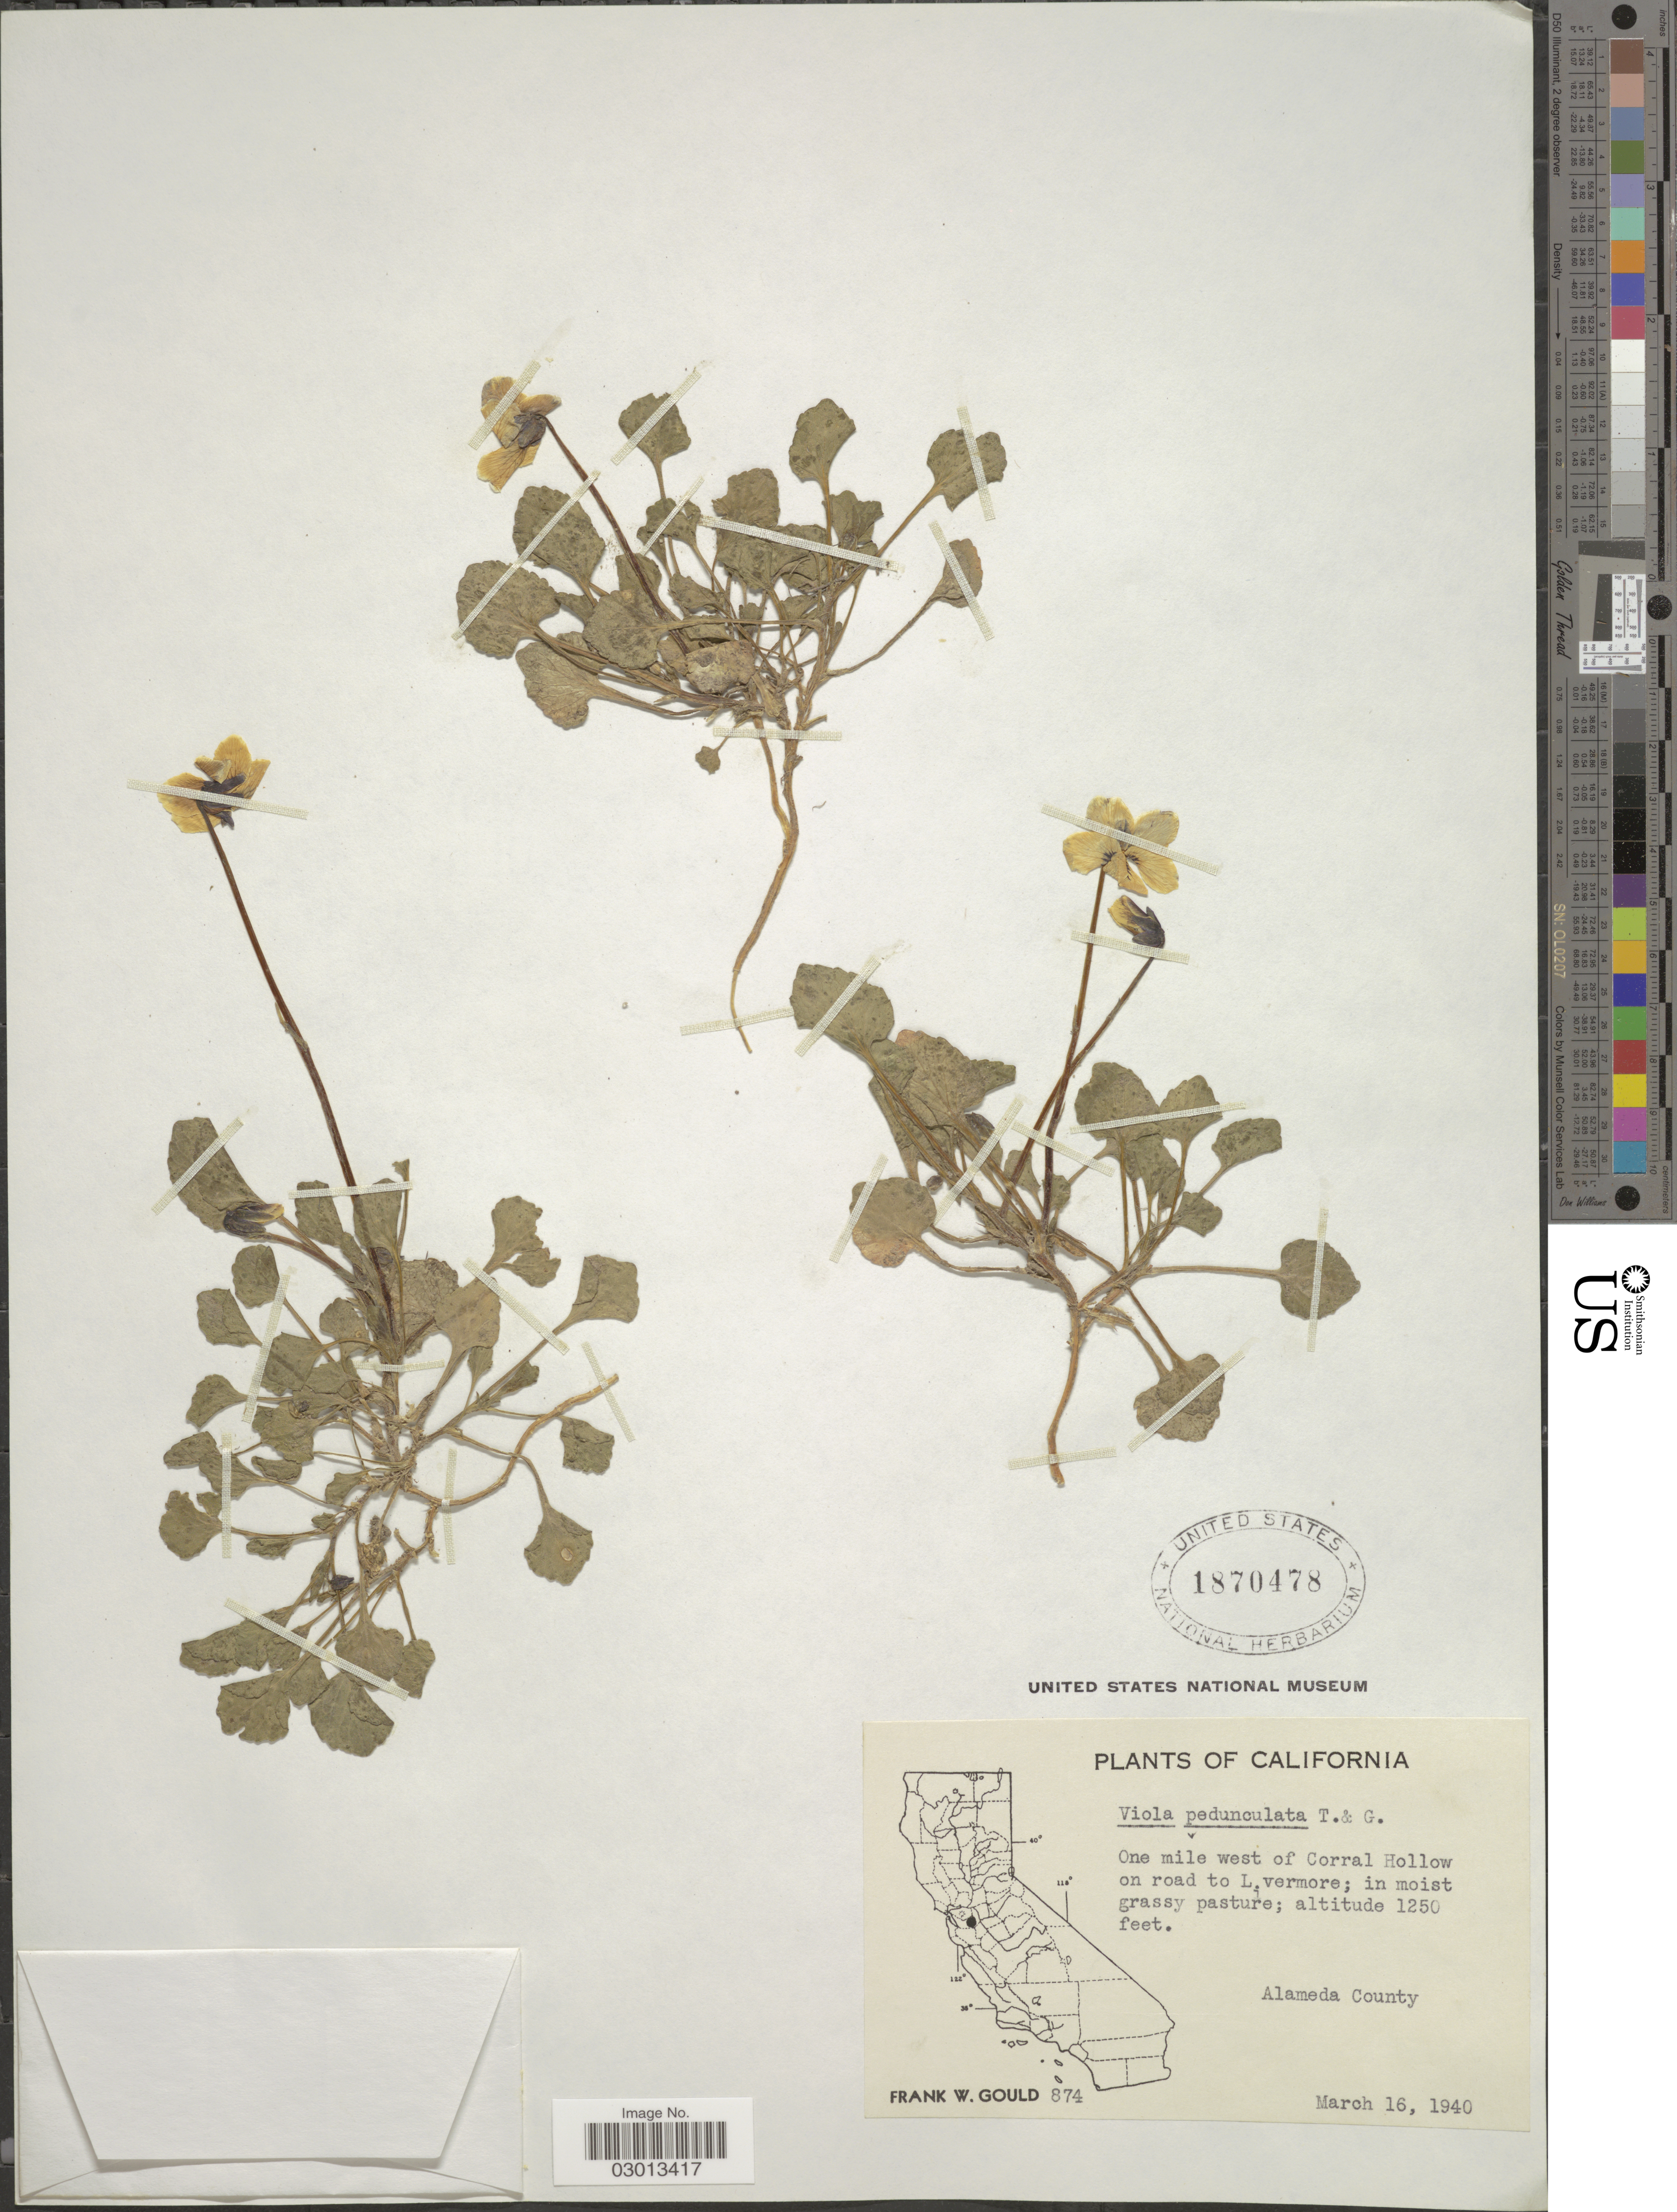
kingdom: Plantae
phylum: Tracheophyta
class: Magnoliopsida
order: Malpighiales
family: Violaceae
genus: Viola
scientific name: Viola pedunculata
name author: Torr. & A. Gray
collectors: F. W. Gould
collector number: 874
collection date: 1940-03-16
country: United States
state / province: California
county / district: Alameda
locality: One mile west of Corral Hollow on road to L. vermore. Alameda County.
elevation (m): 381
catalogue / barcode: US 1870478